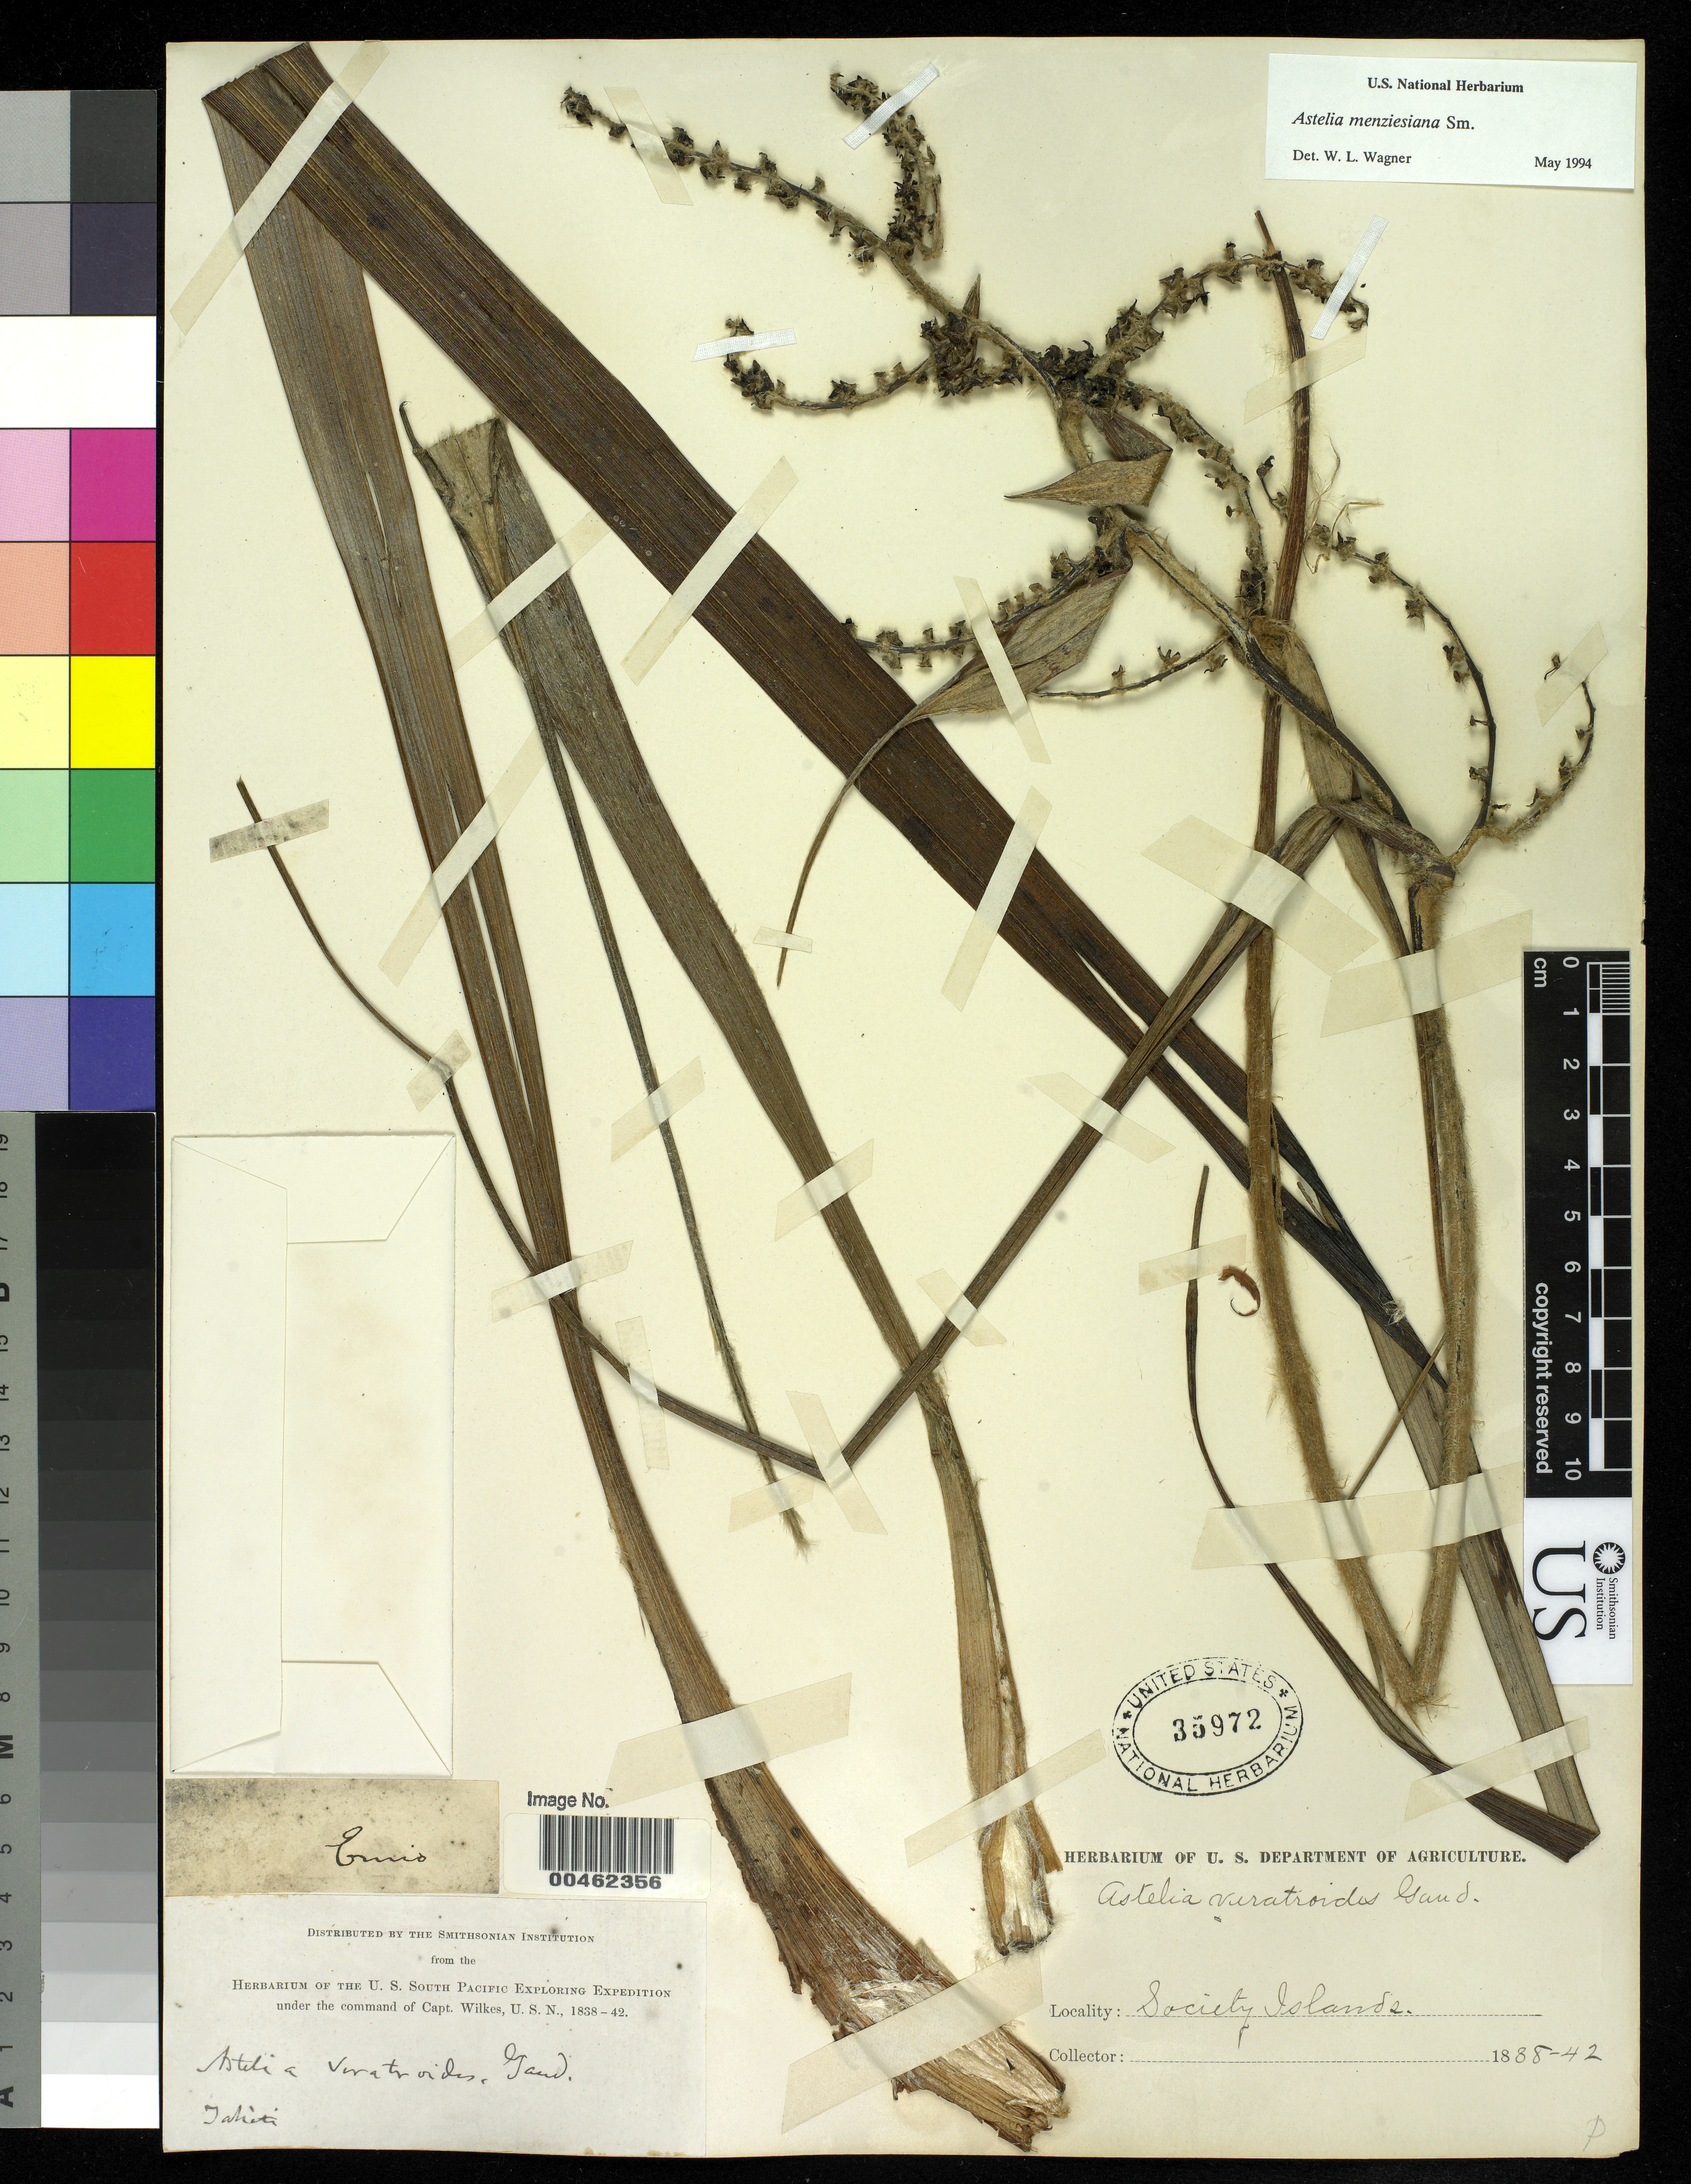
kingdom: Plantae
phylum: Tracheophyta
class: Liliopsida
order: Asparagales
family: Asteliaceae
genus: Astelia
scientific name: Astelia menziesiana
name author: Sm.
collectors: Wilkes Explor. Exped.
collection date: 1838/1842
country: French Polynesia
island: Tahiti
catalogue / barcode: US 35972